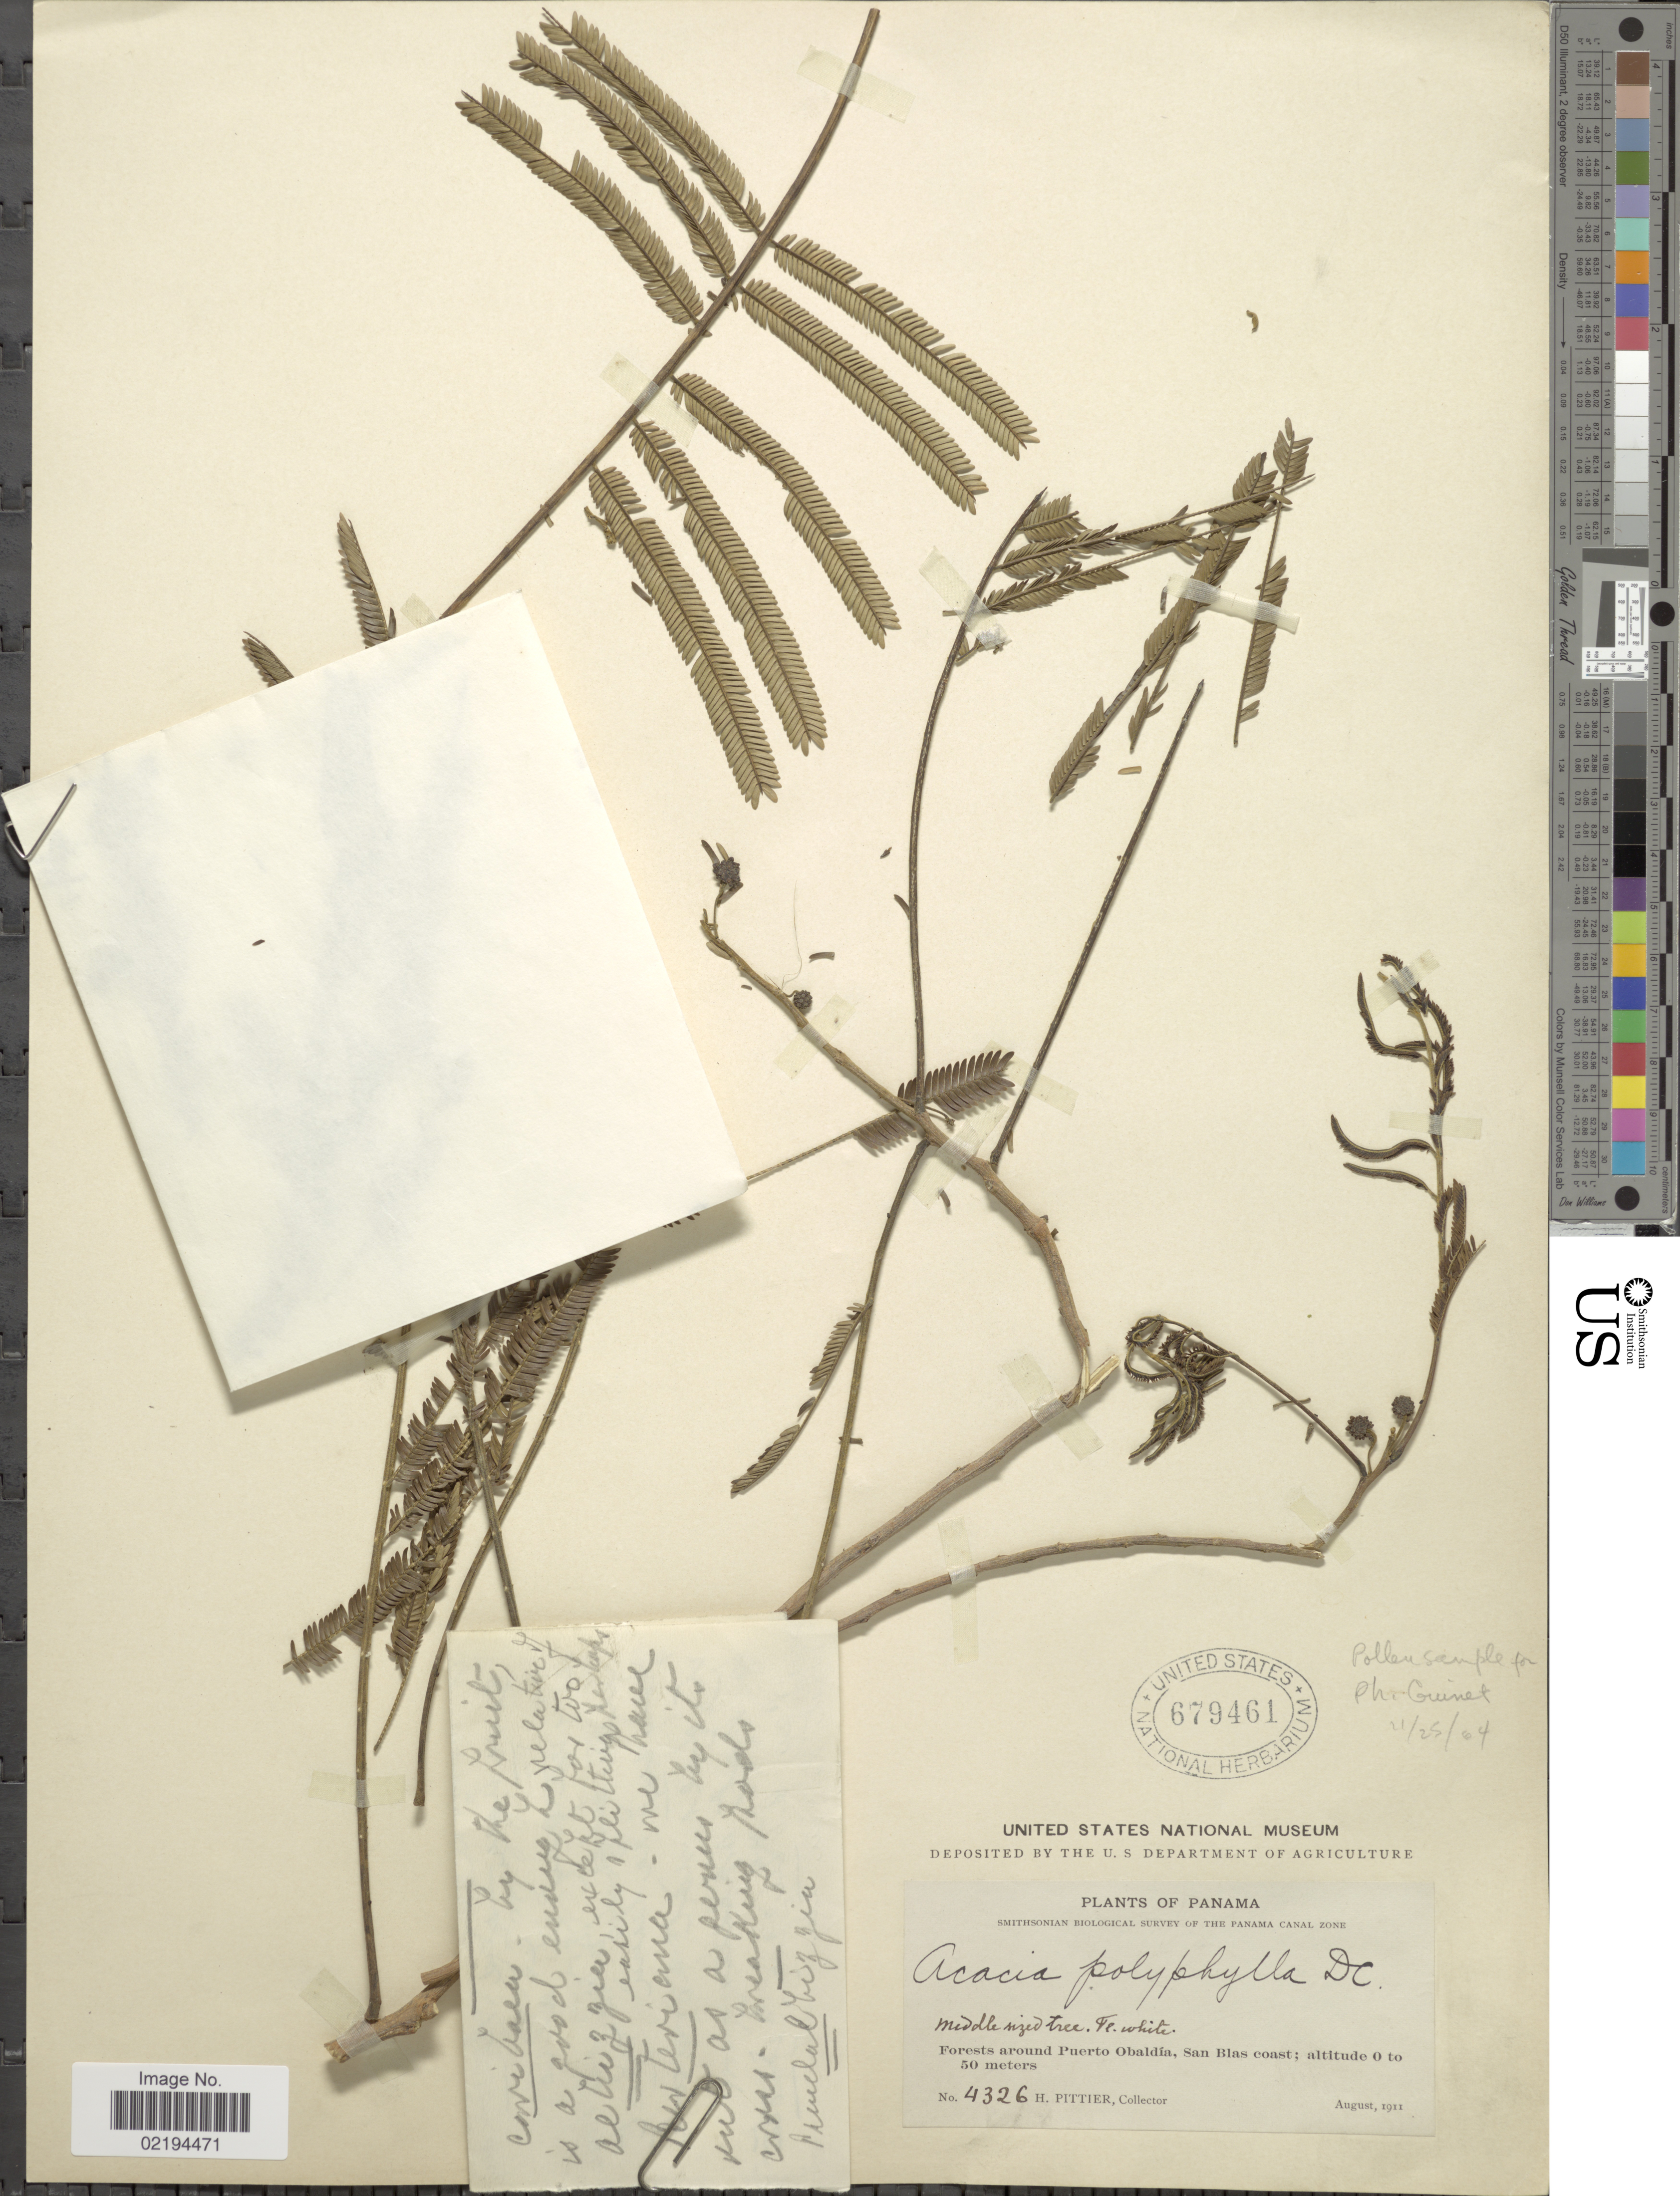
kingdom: Plantae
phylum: Tracheophyta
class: Magnoliopsida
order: Fabales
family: Fabaceae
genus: Pseudalbizzia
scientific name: Pseudalbizzia niopoides var. niopoides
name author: (Spruce ex Benth.) Koenen & Duno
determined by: Strong, Mark T., (BOT), Smithsonian Institution - National Museum of Natural History (UNITED STATES)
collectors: H. F. Pittier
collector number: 4326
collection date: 1911-08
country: Panama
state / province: Colón / Panamá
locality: Canal Zone, Forests around Puerto Obaldia, San Blas coast.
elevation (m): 0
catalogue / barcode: US 679461